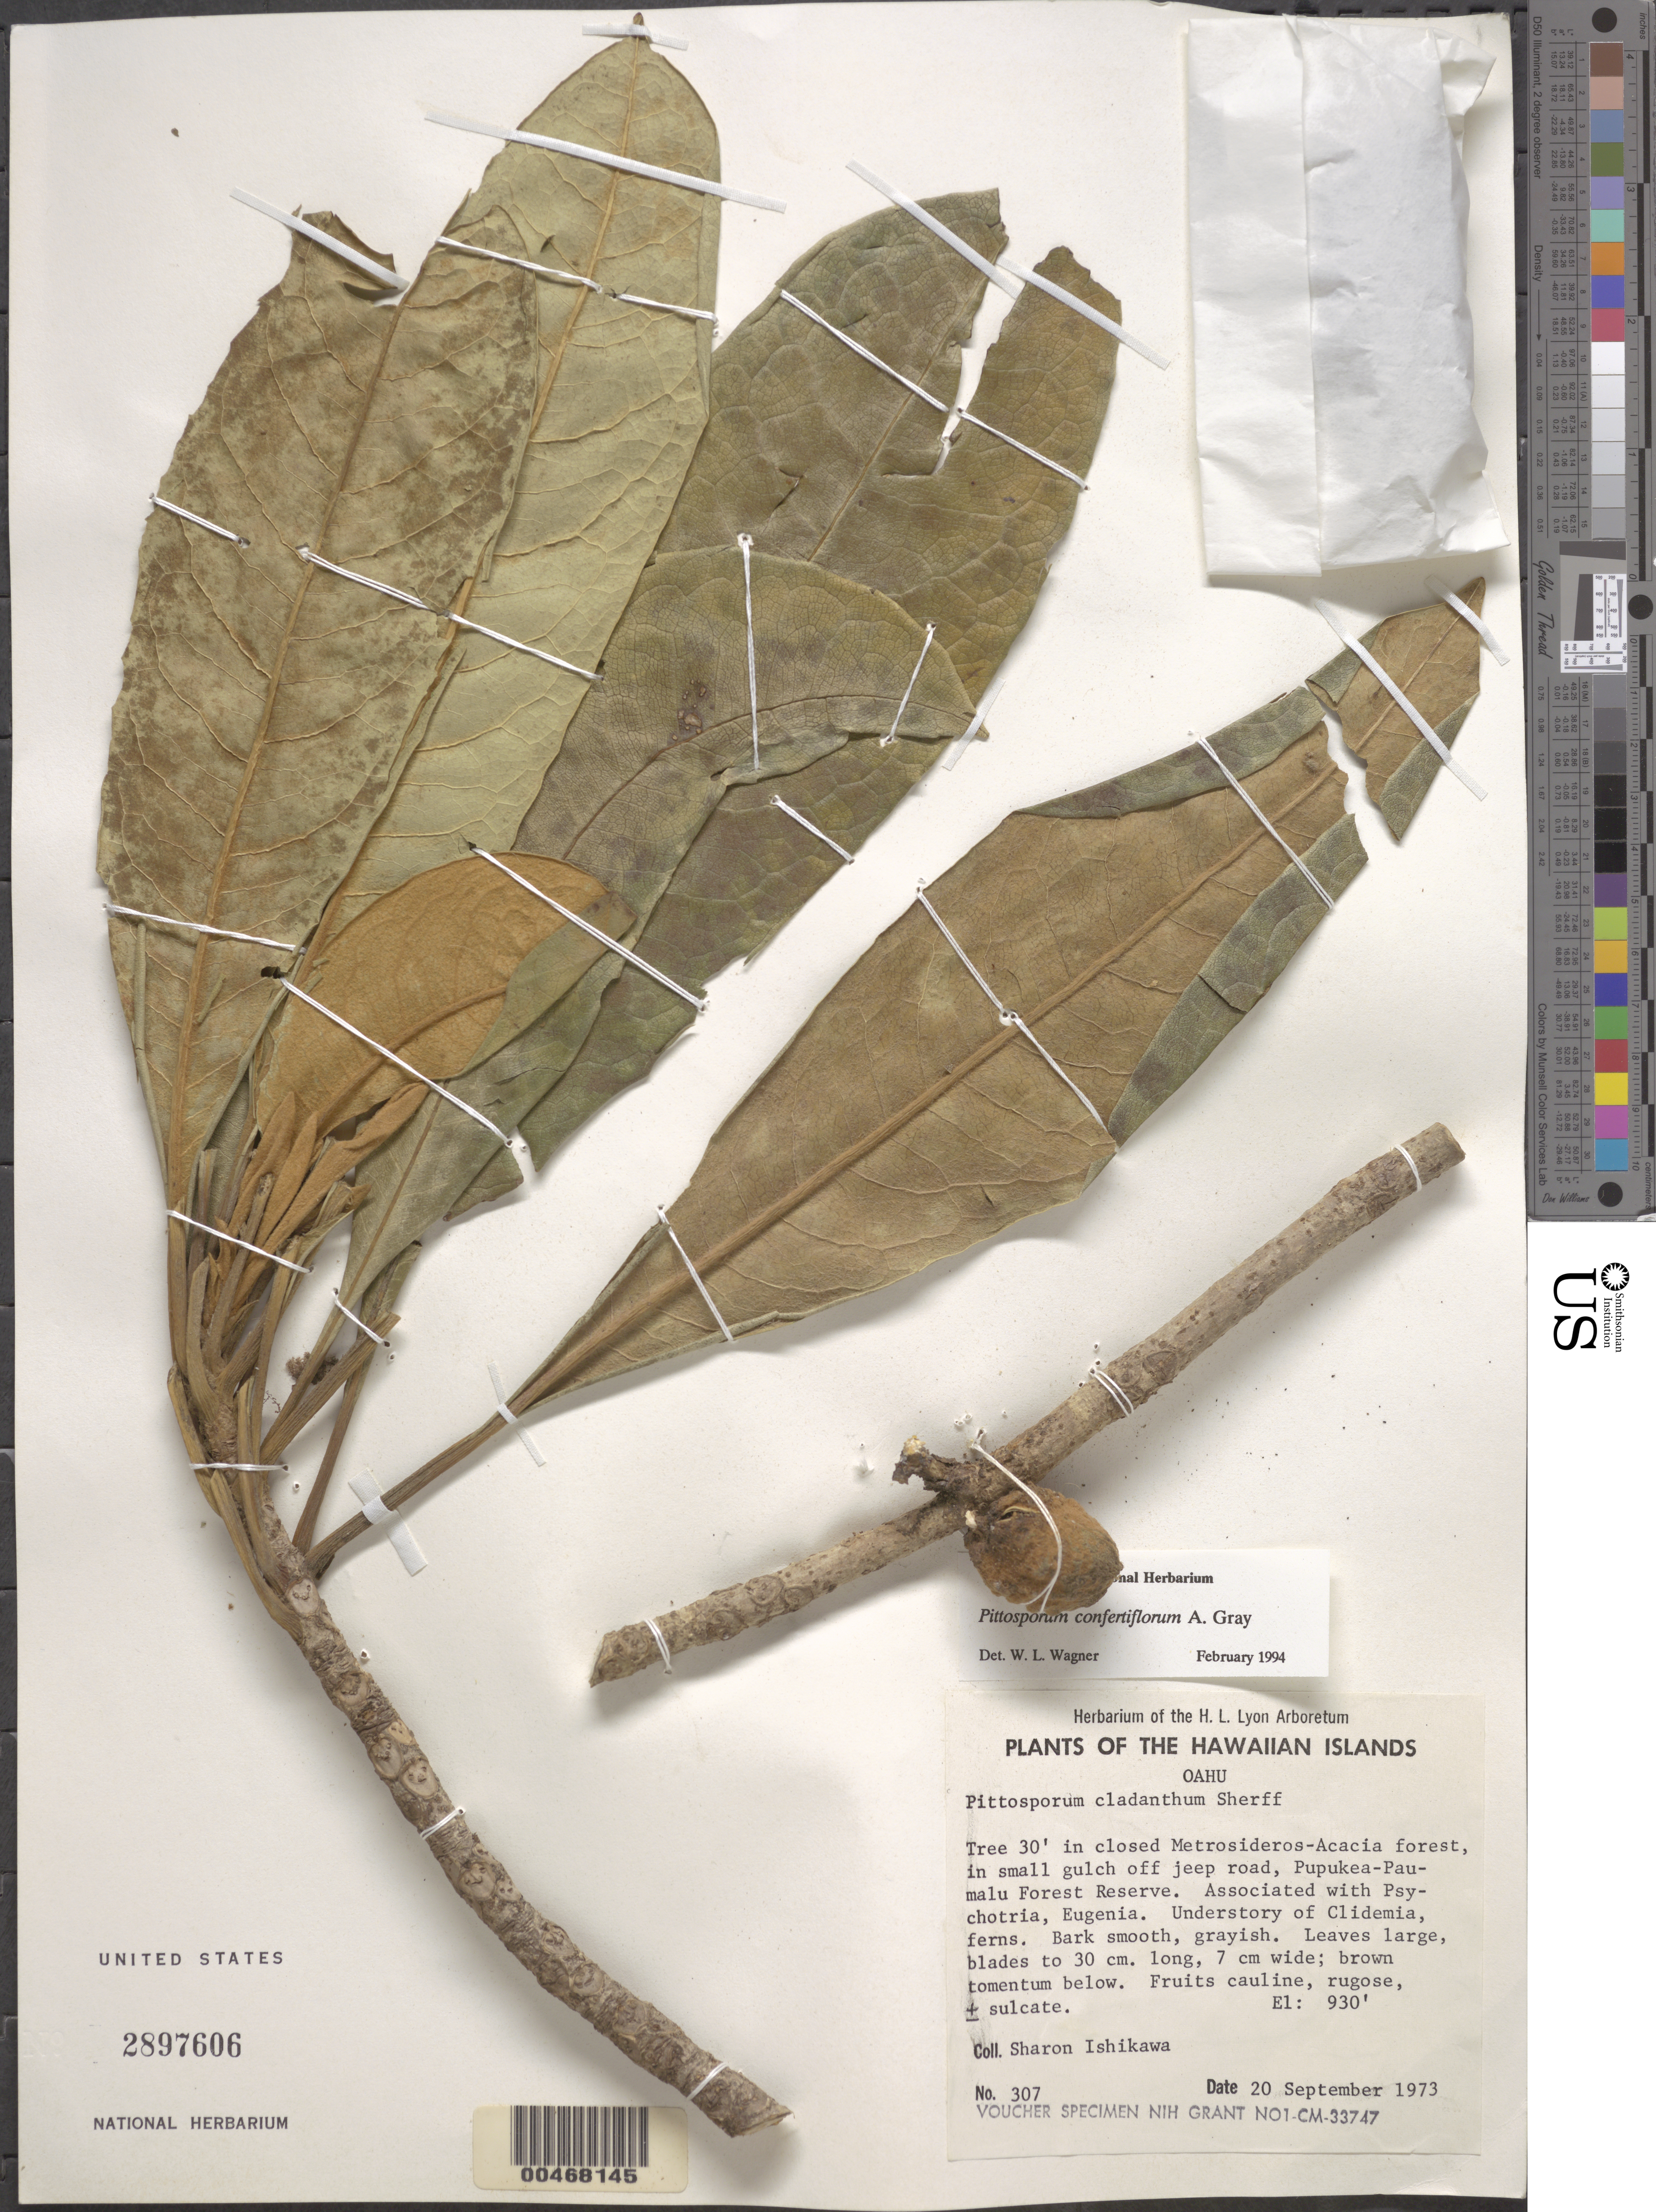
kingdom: Plantae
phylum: Tracheophyta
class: Magnoliopsida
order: Apiales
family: Pittosporaceae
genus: Pittosporum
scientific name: Pittosporum confertiflorum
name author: A. Gray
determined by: Wagner, W. L., (BOT), Smithsonian Institution - National Museum of Natural History (UNITED STATES)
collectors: S. S. Ishikawa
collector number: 307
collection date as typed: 20 Sep 1973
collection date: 1973-09-20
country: United States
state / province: Hawaii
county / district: Honolulu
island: Oahu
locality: in small gulch off jeep road, Pupukea-Paumalu Forest Reserve.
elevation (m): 283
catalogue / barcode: US 2897606